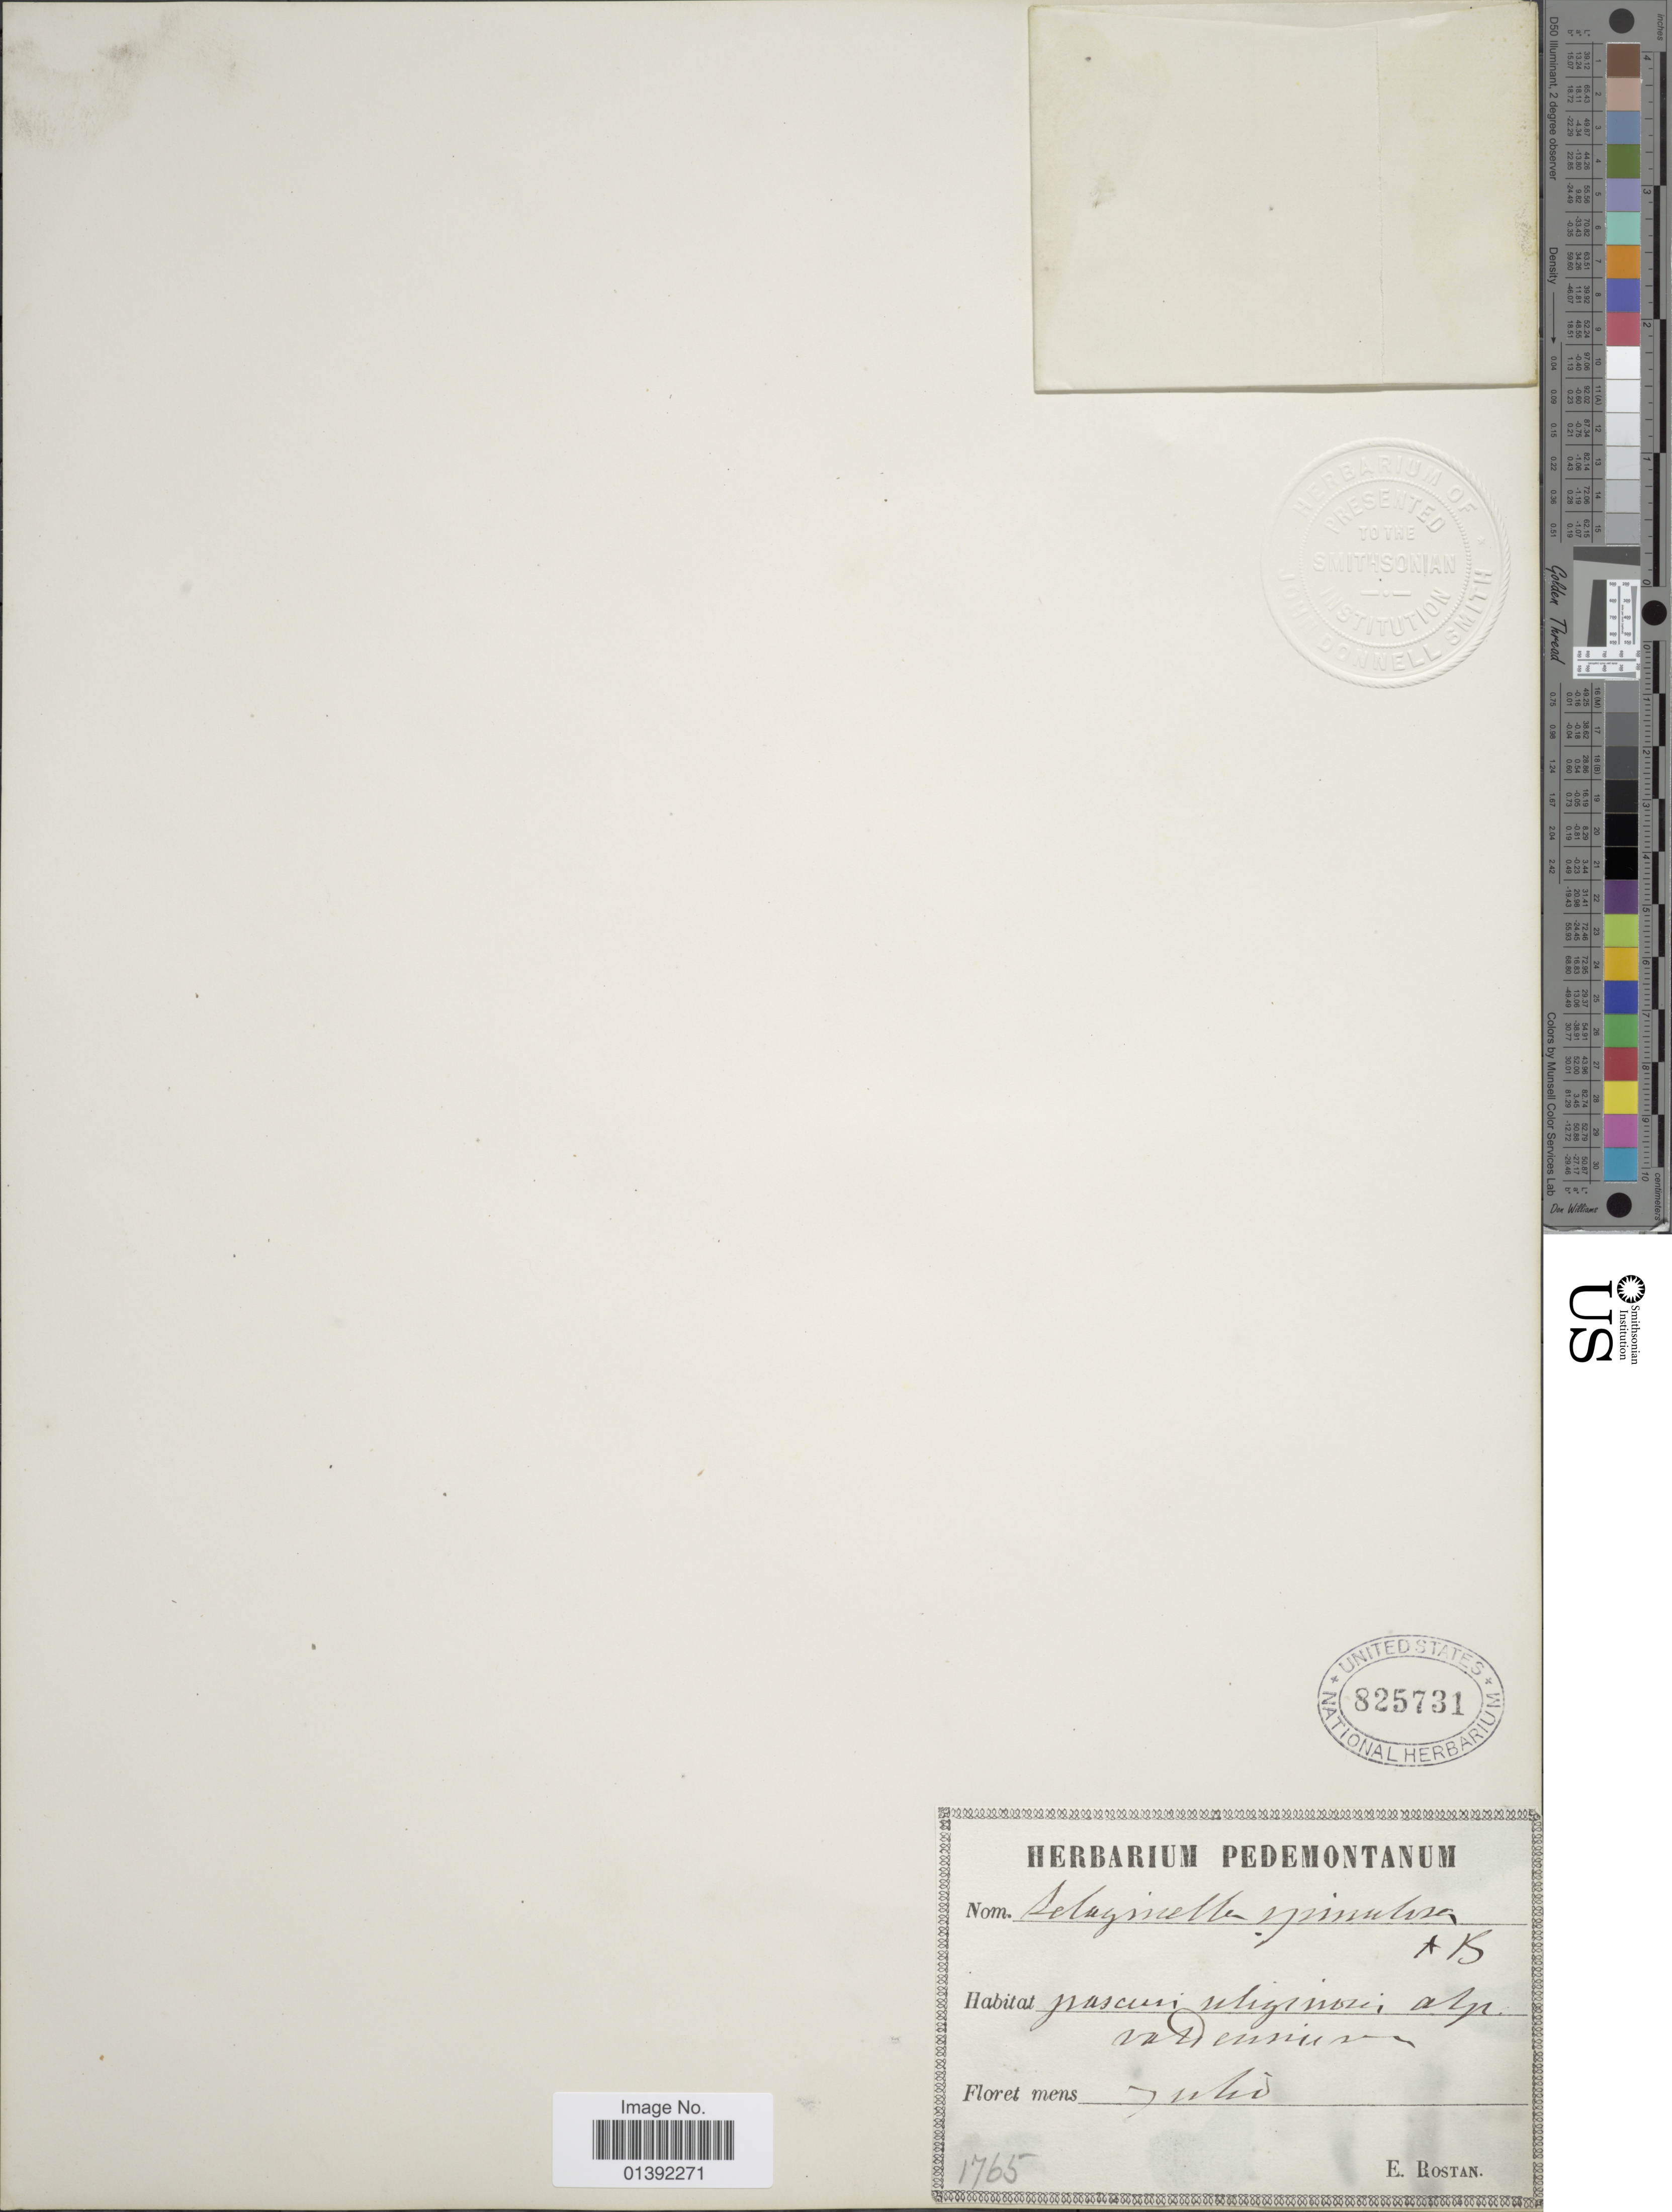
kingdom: Plantae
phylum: Tracheophyta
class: Lycopodiopsida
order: Selaginellales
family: Selaginellaceae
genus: Selaginella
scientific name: Selaginella selaginoides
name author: (L.) Link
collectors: E. Rostan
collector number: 1765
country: Italy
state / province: Piedmont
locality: Pedemontanum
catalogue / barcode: US 825731